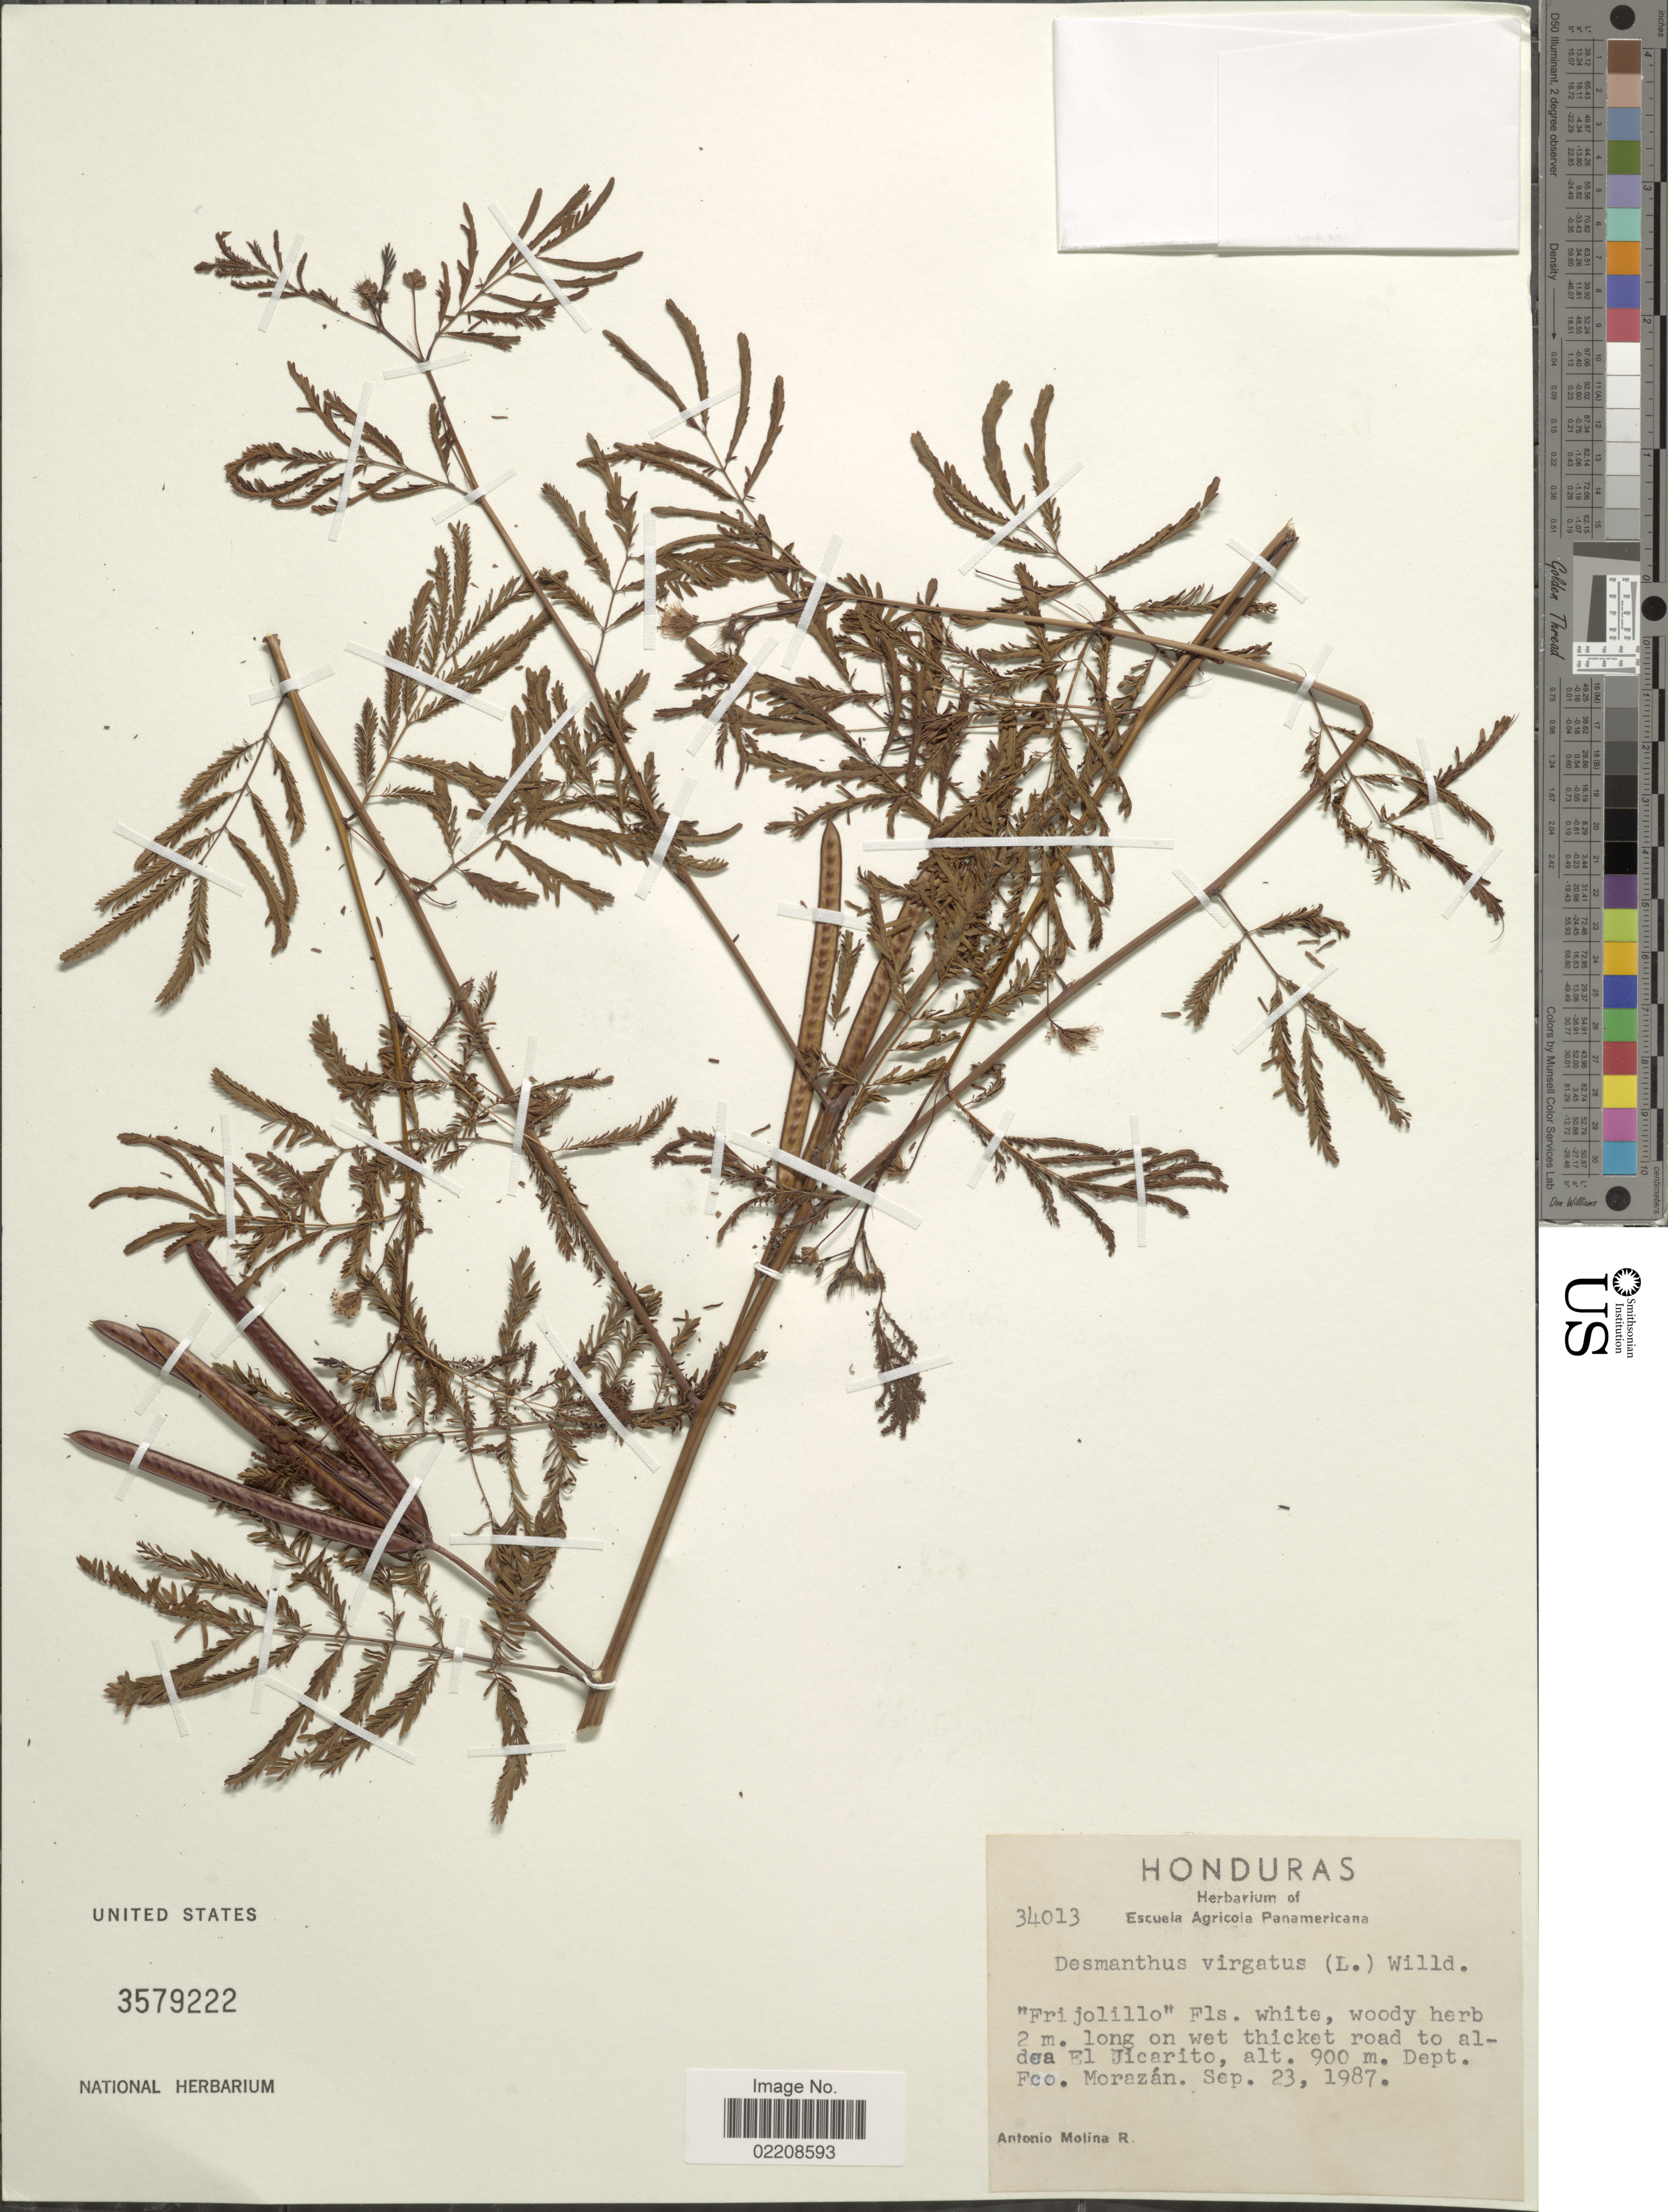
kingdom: Plantae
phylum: Tracheophyta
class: Magnoliopsida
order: Fabales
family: Fabaceae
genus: Desmanthus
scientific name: Desmanthus virgatus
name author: (L.) Willd.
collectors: A. Molina R.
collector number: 34013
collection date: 1987-09-23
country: Honduras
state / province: Fco. Morazán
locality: Road to aldea El Jicarito, Dept. Fco. Morazán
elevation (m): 900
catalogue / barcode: US 3579222